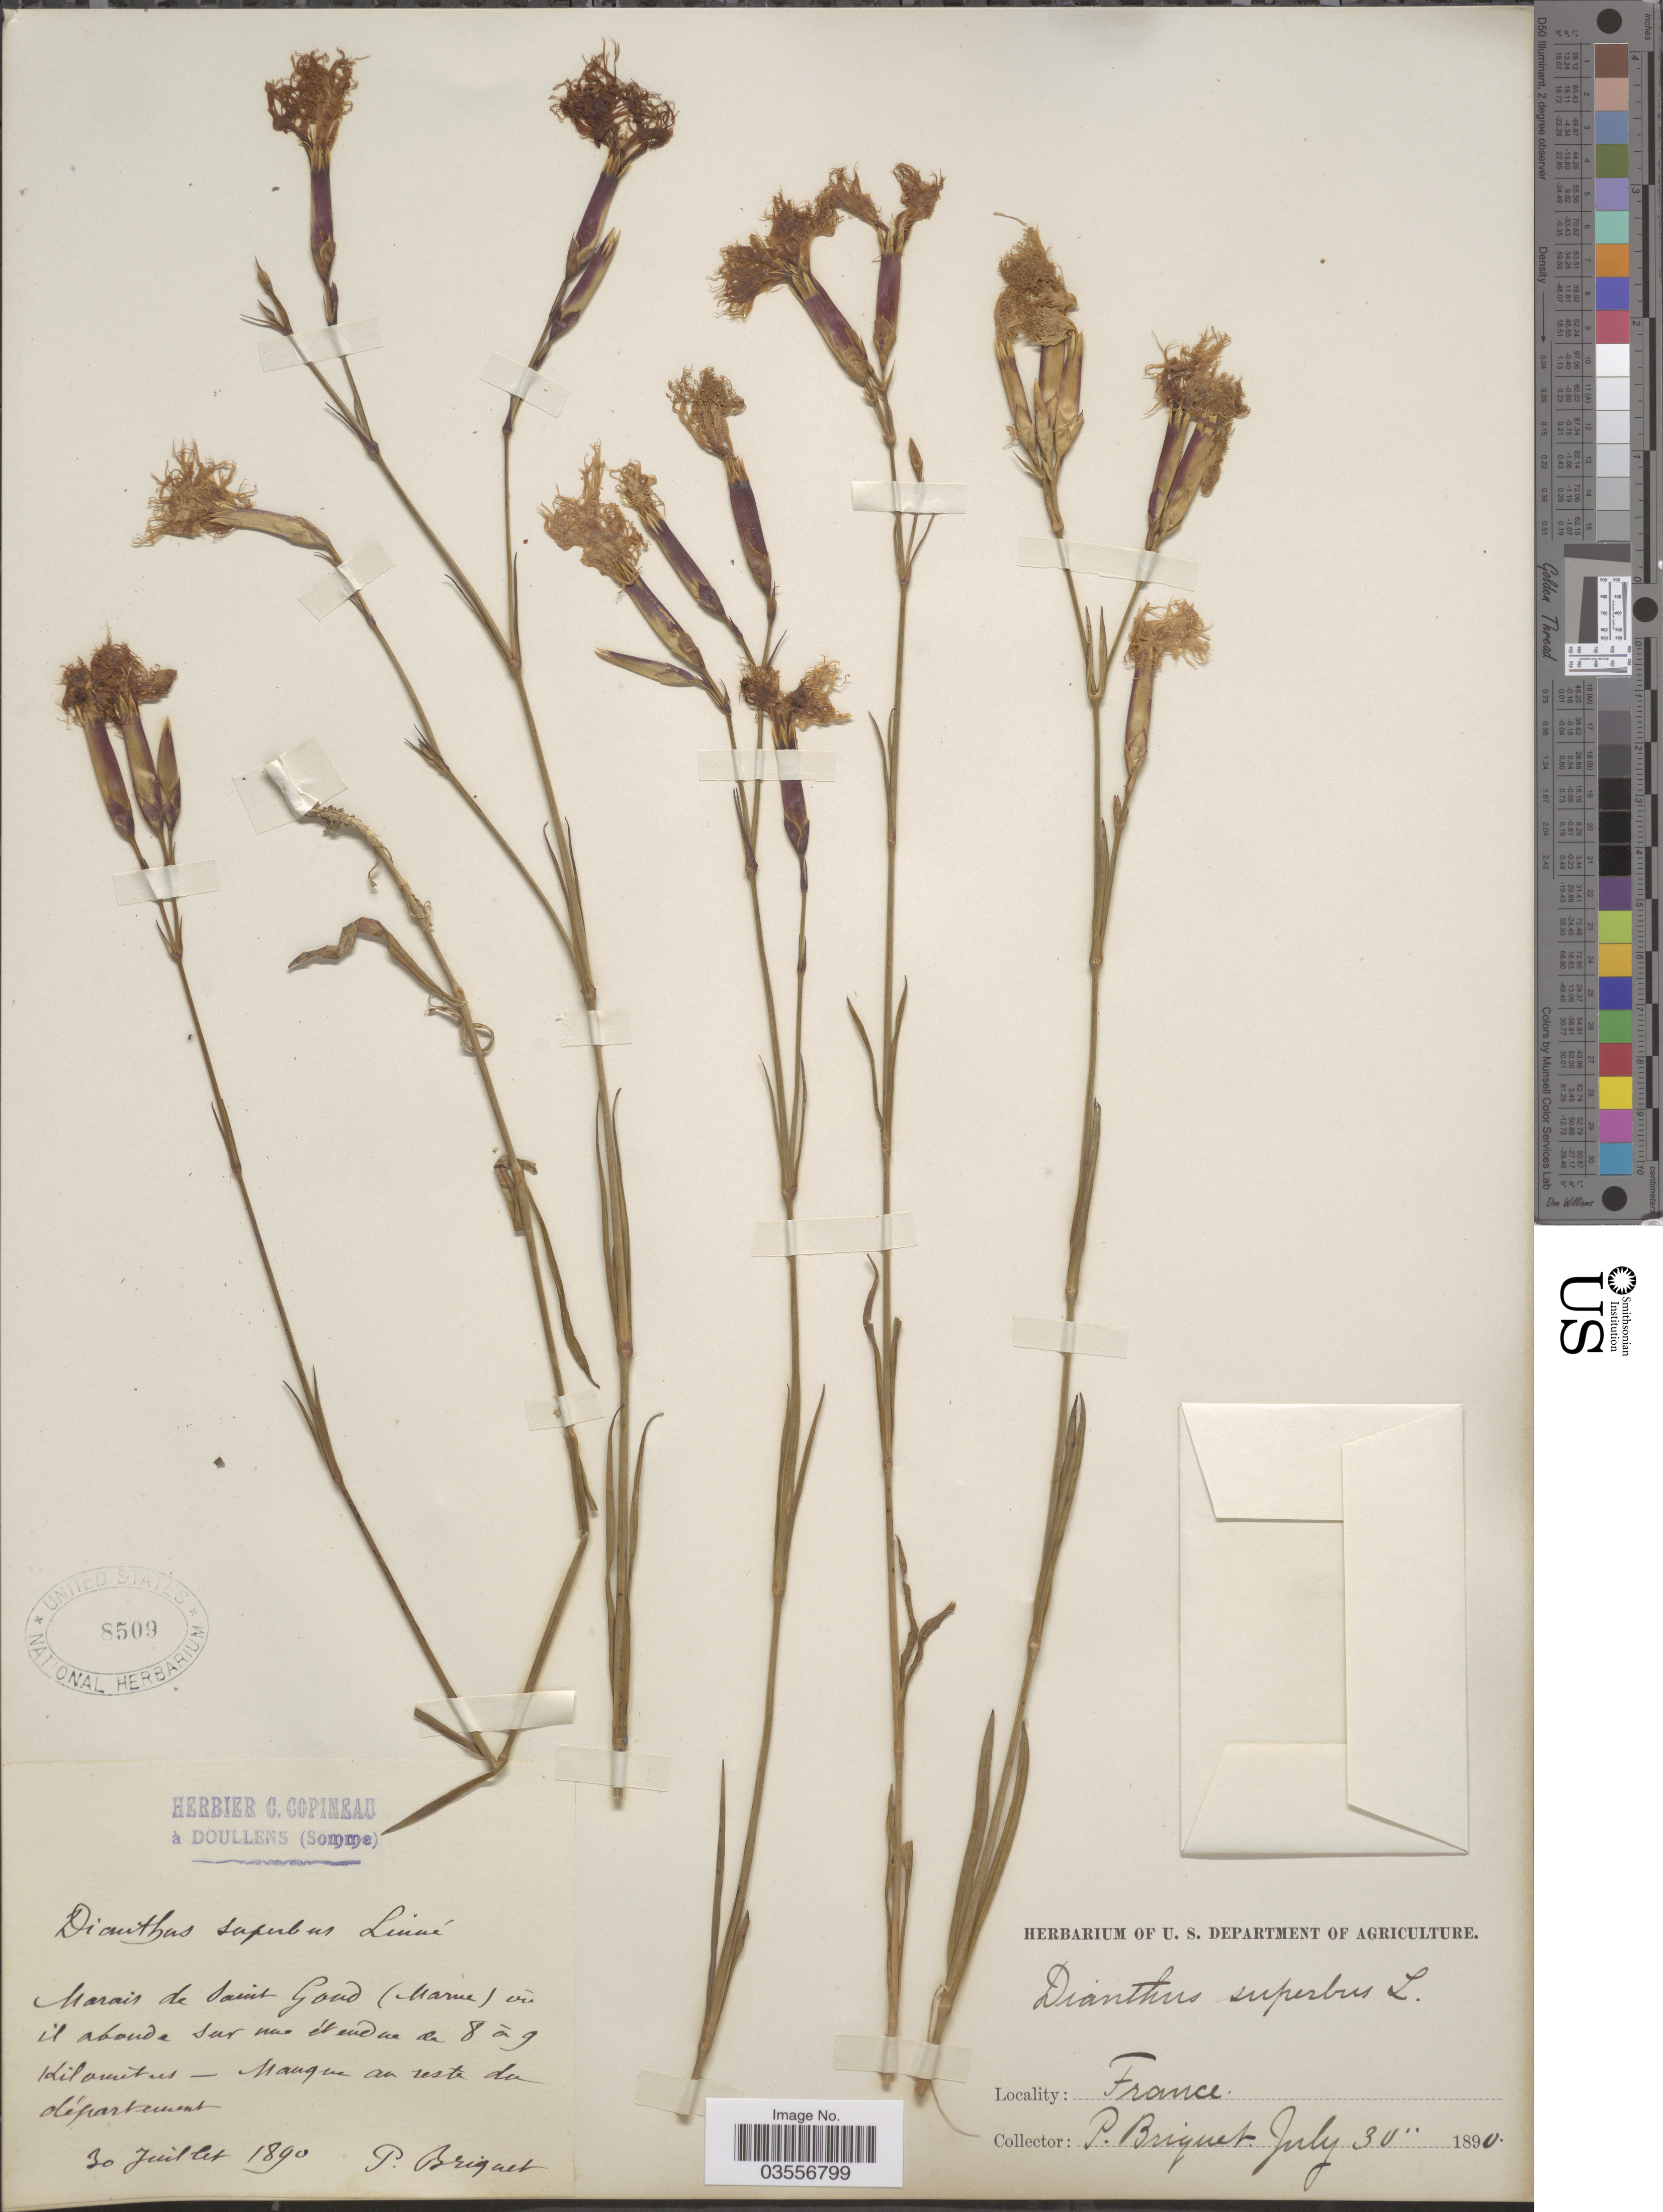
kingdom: Plantae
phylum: Tracheophyta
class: Magnoliopsida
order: Caryophyllales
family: Caryophyllaceae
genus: Dianthus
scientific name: Dianthus superbus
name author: L.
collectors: P. Briquet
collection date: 1890-07-30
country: France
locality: Marais de Saint Gand [interpreted] (Marne) ou il abonde sur une etendue de 8 à 9 Kilometres - Mangen [interpreted] au reste du département.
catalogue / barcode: US 8509